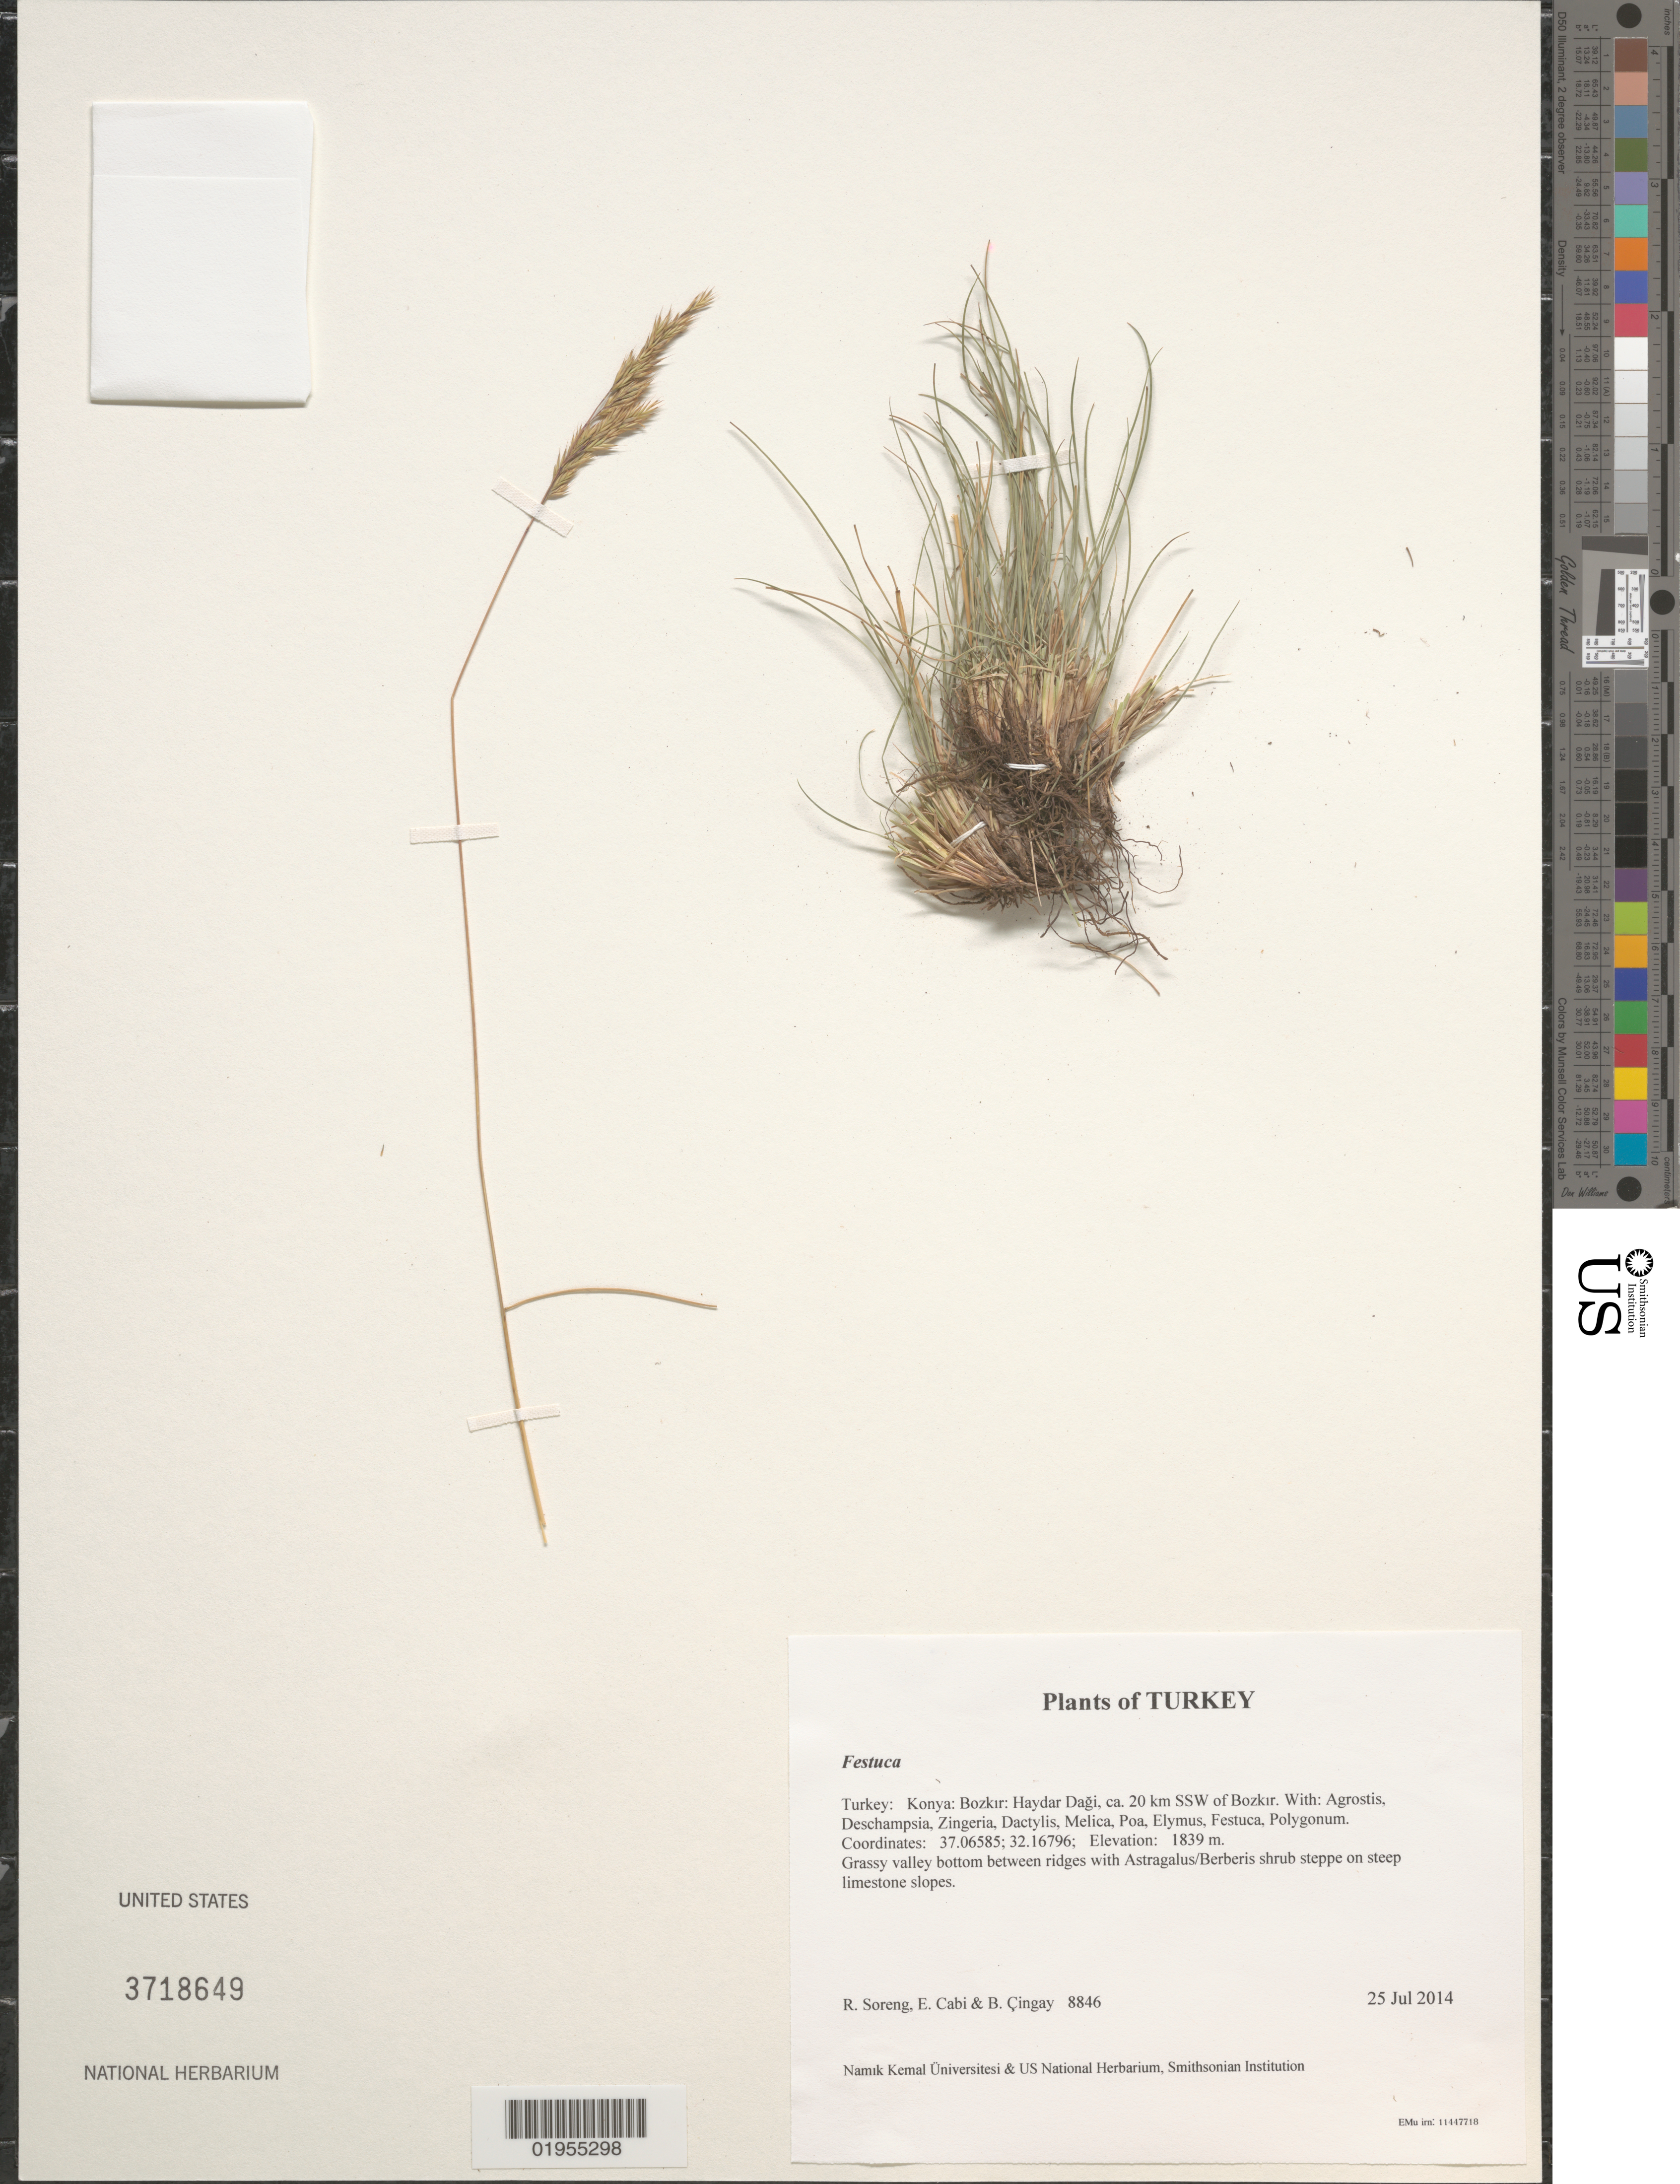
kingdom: Plantae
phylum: Tracheophyta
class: Liliopsida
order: Poales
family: Poaceae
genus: Festuca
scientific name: Festuca sp.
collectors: R. J. Soreng, E. Cabi & B. Çıngay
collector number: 8846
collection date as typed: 25 Jul 2014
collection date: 2014-07-25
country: Turkey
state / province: Konya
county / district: Bozkir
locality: Haydar Dagi, ca. 20 km SSW of Bozkir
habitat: Grassy valley bottom between ridges with Astragalus/Berberis shrub steppe on steep limestone slopes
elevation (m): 1839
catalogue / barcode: US 3718649